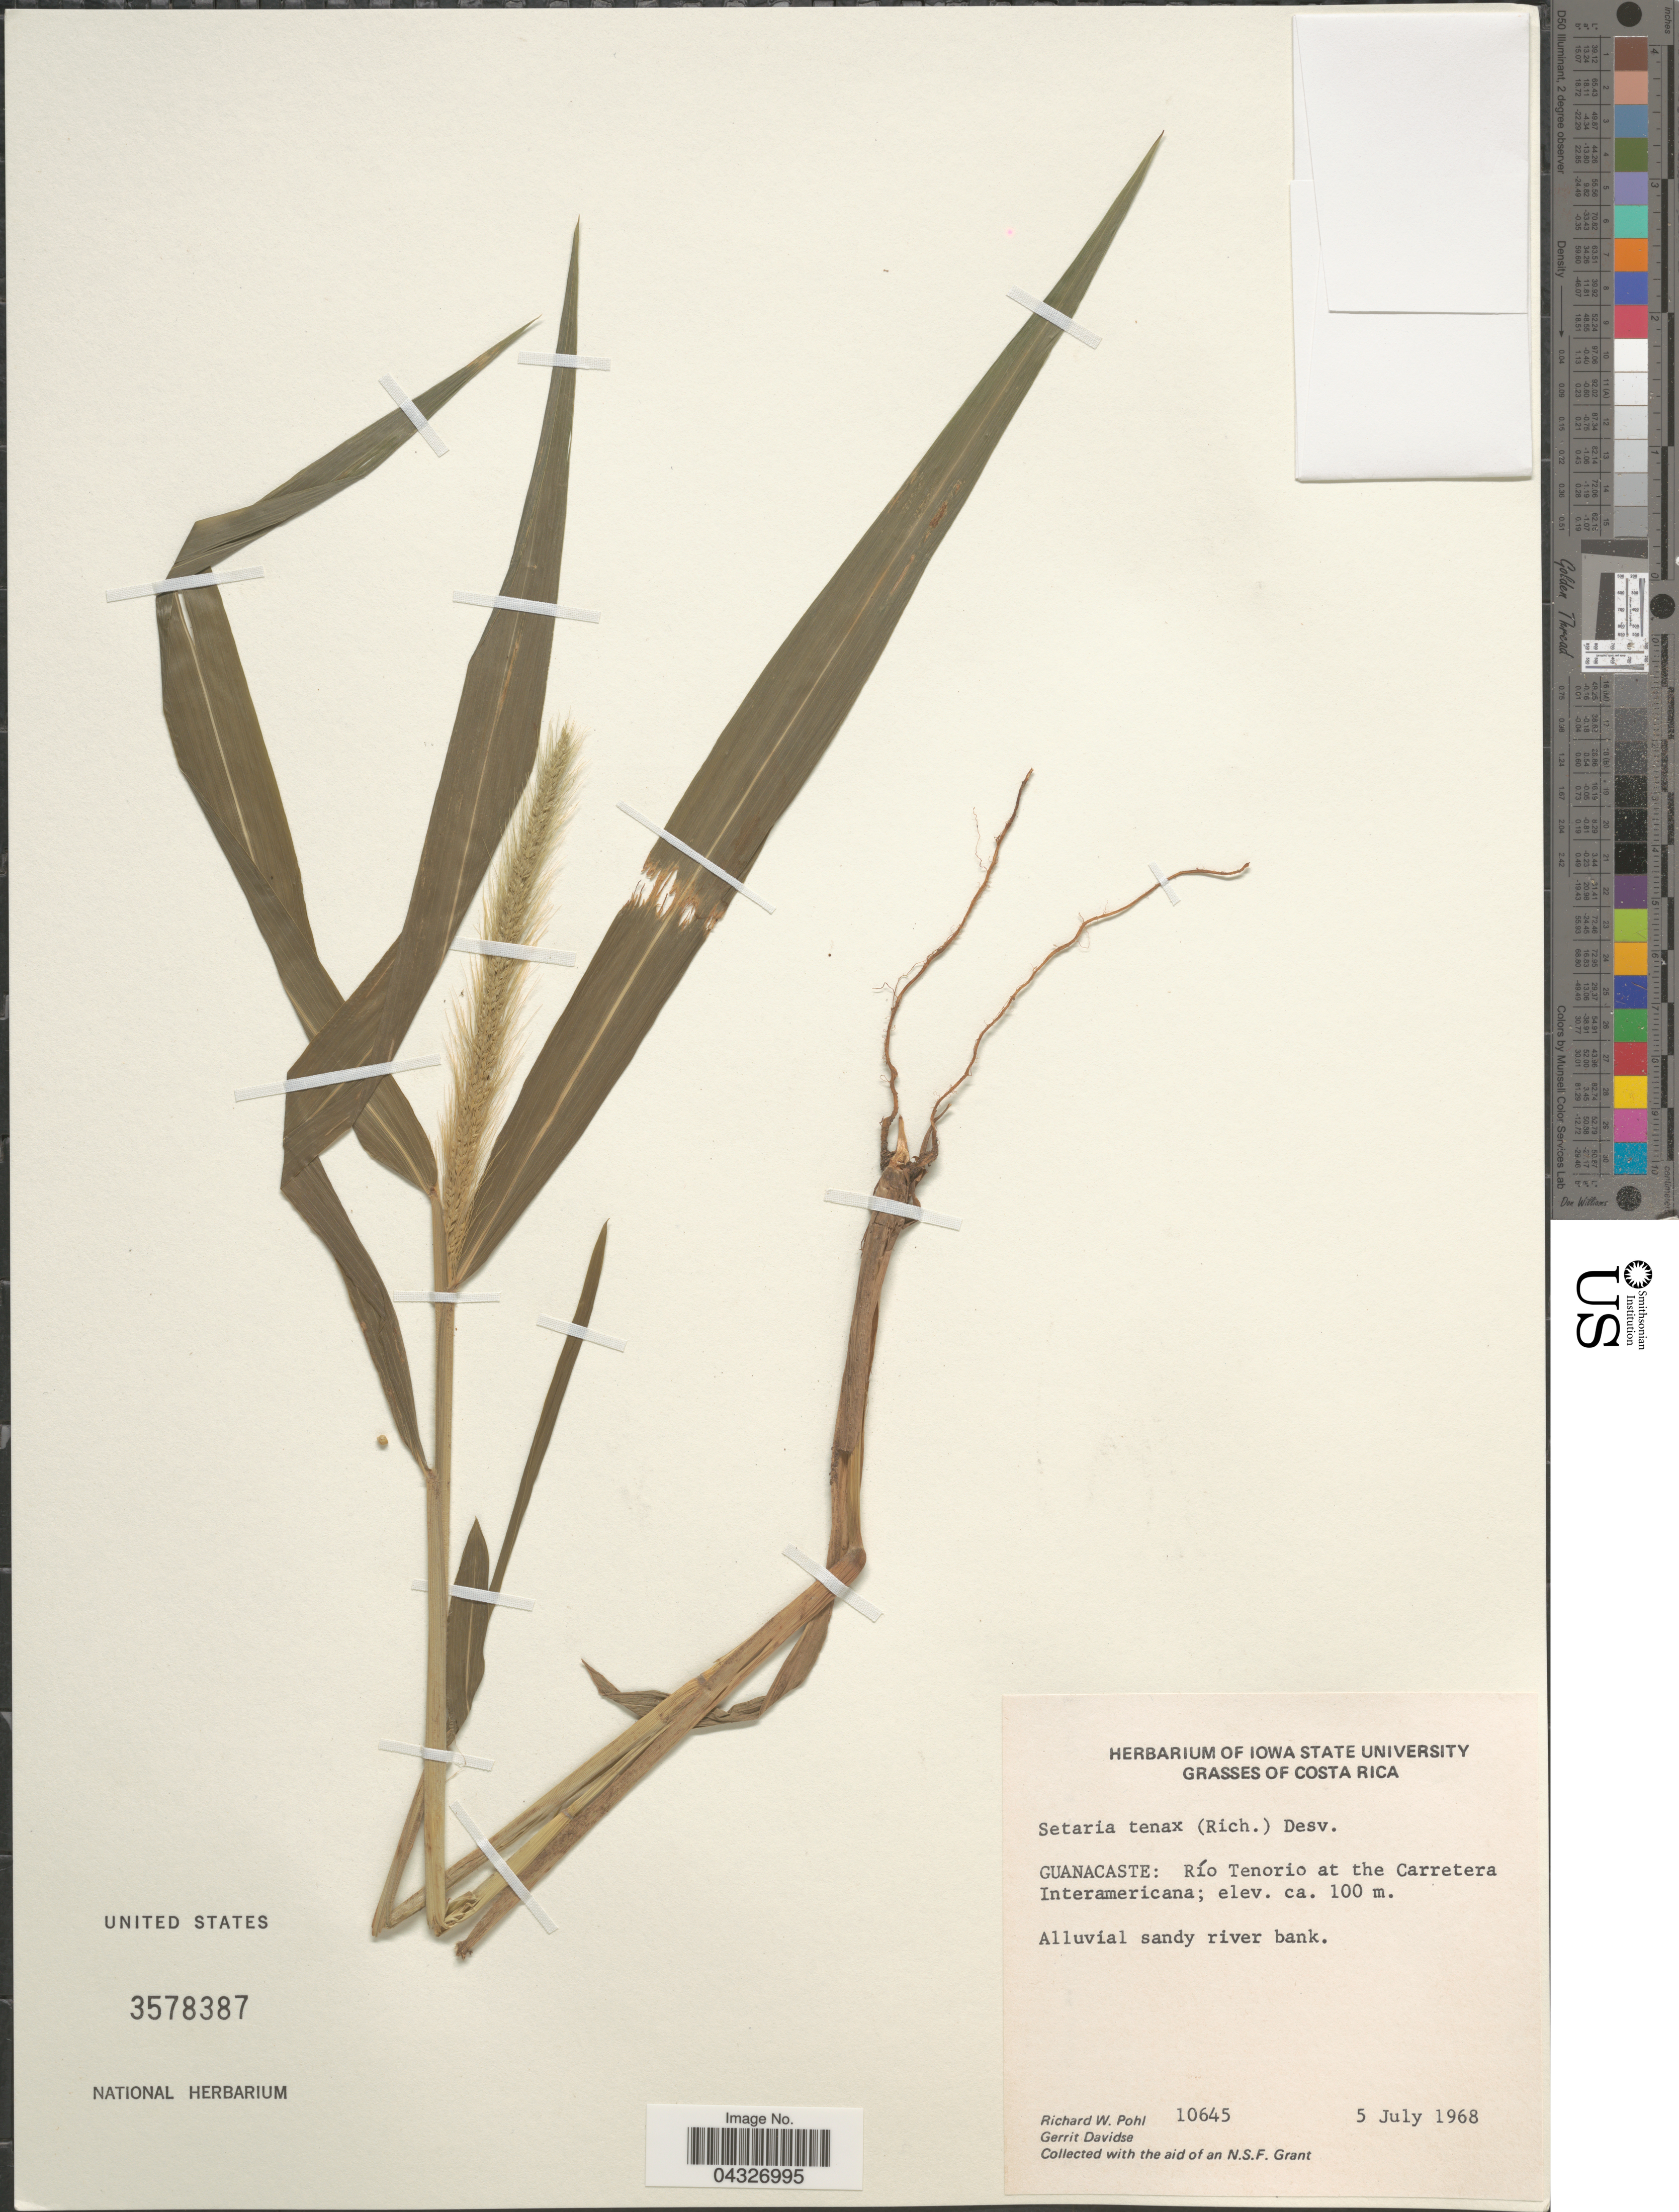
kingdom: Plantae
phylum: Tracheophyta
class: Liliopsida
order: Poales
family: Poaceae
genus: Setaria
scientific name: Setaria tenax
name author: (Rich.) Desv.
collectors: R. W. Pohl & G. Davidse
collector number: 10645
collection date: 1965-07-05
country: Costa Rica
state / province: Guanacaste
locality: Río Tenorio at the Carretera Interamericana.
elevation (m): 100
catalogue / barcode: US 3578387